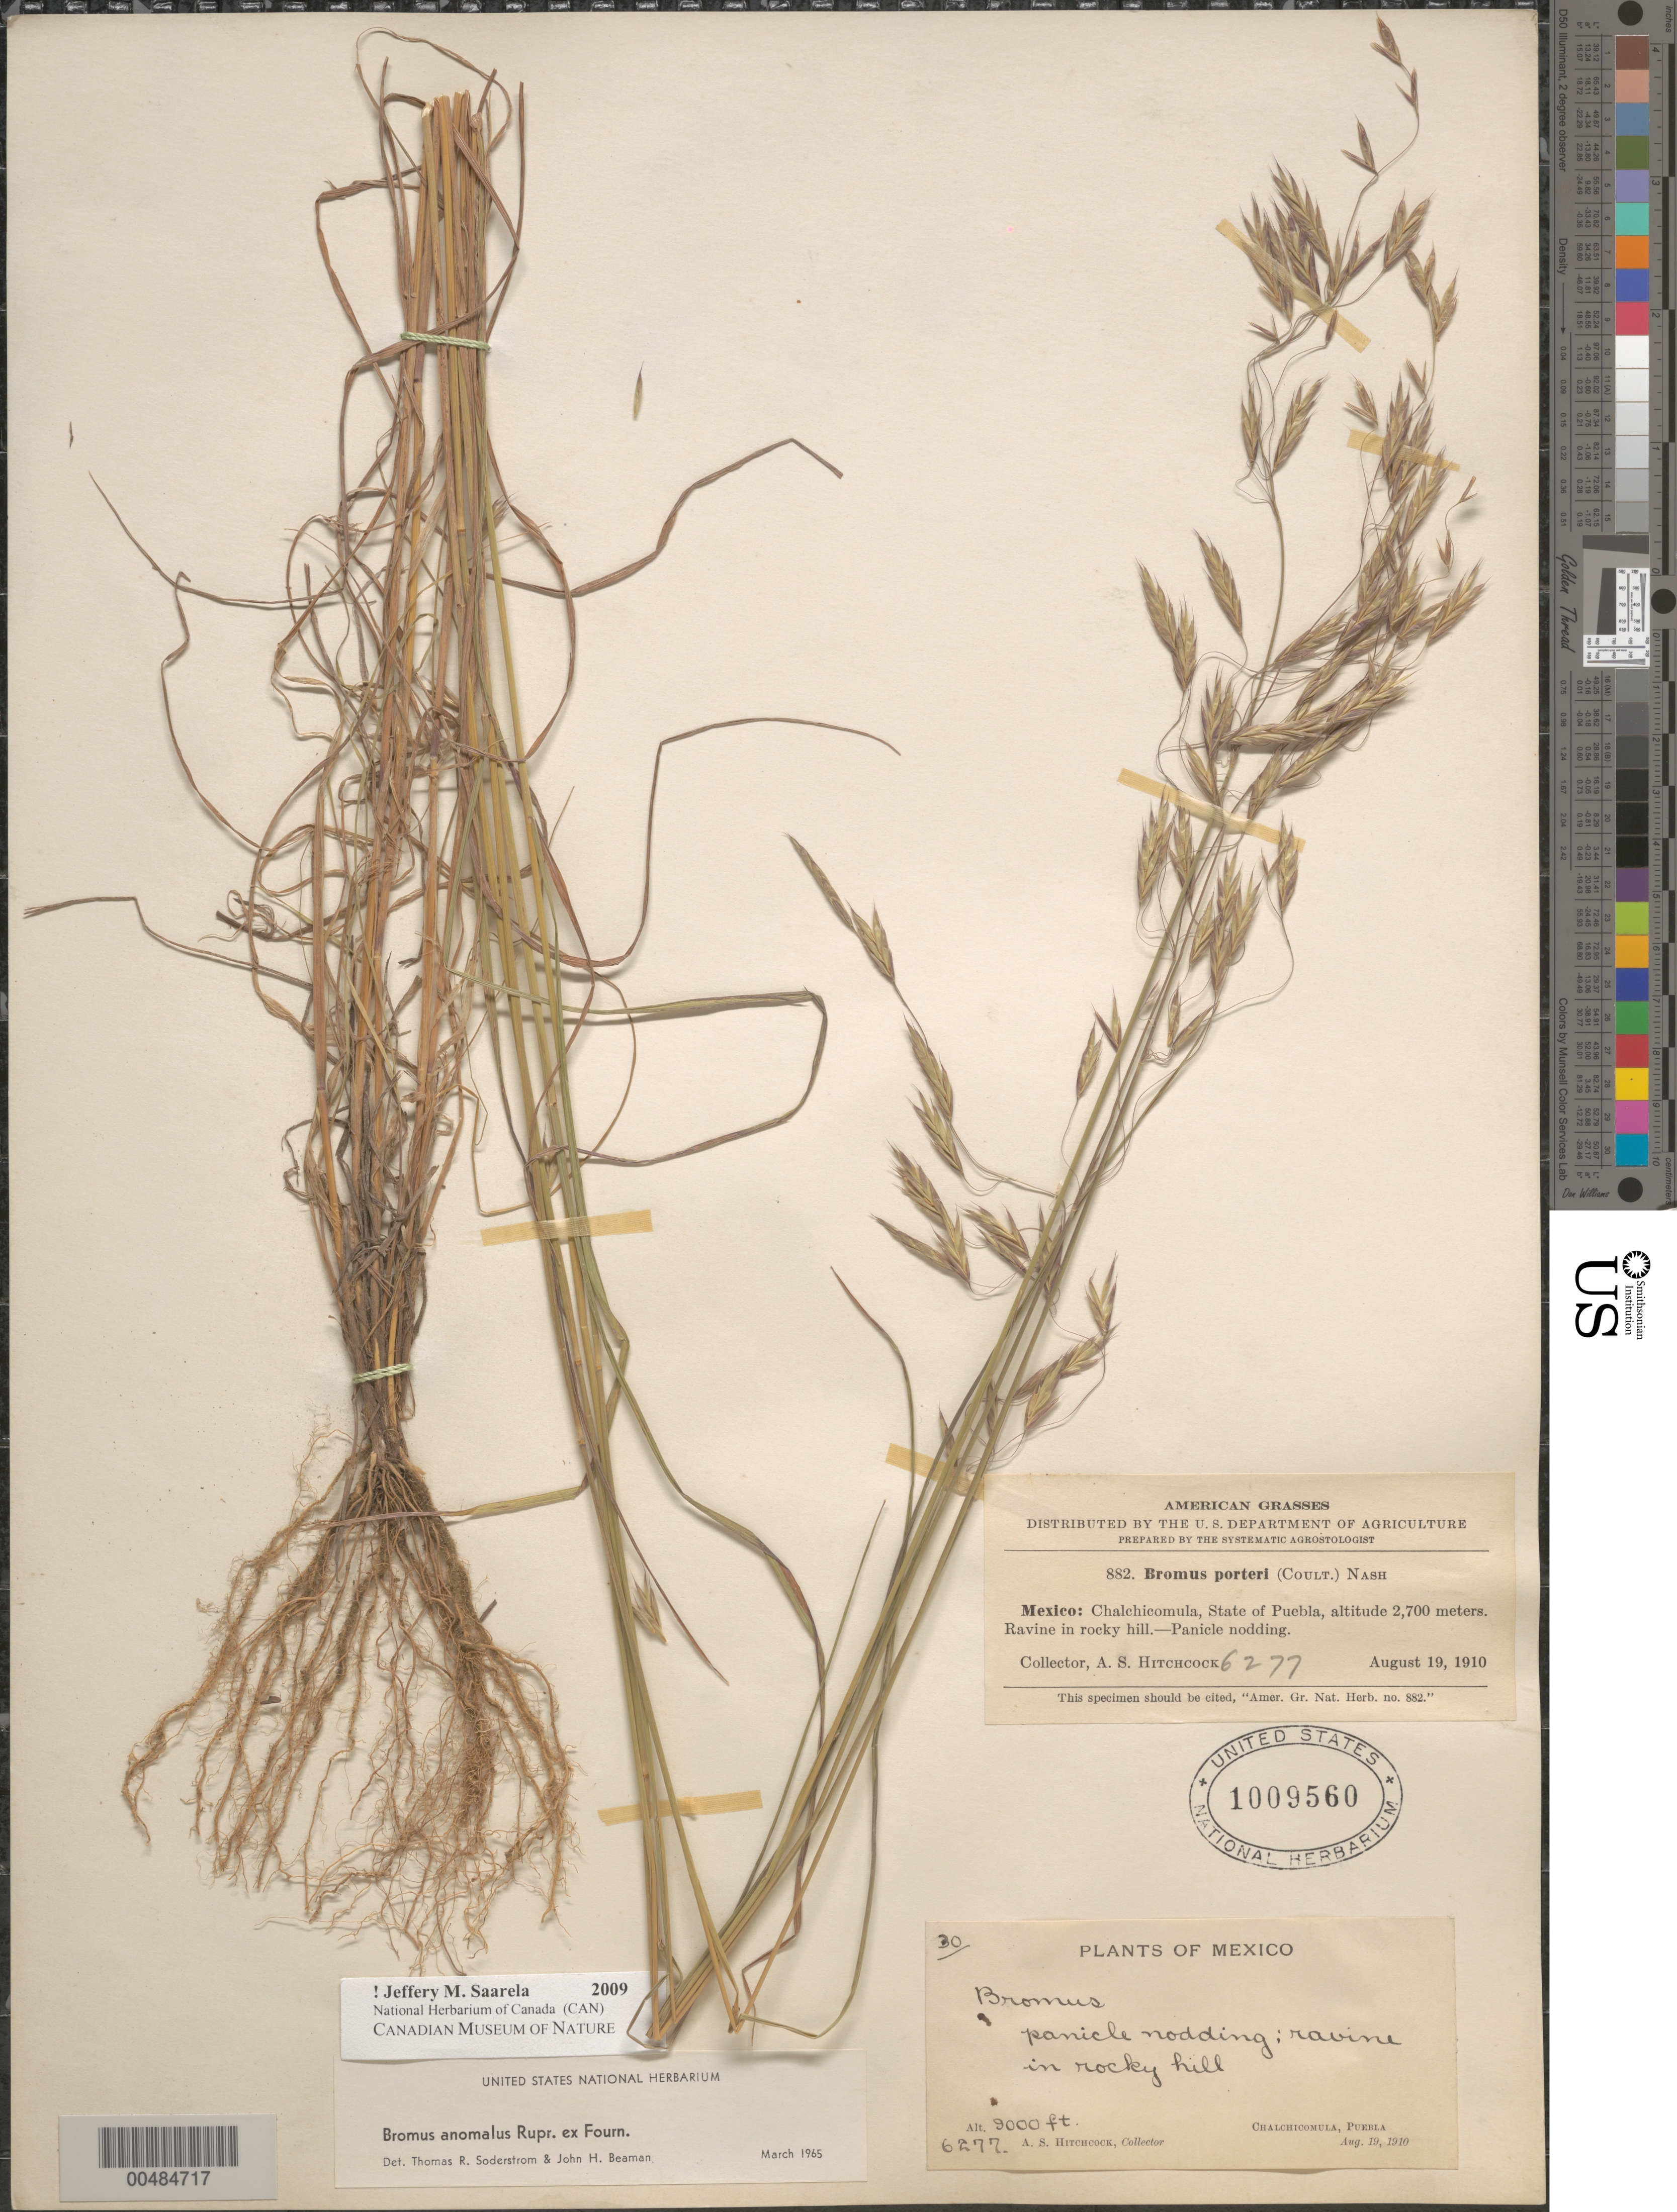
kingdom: Plantae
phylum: Tracheophyta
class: Liliopsida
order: Poales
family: Poaceae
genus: Bromus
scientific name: Bromus anomalus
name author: Rupr. ex E. Fourn.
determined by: Soderstrom, T. R.; Beaman, J. H.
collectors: A. S. Hitchcock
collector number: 6277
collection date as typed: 19 Aug 1910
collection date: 1910-08-19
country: Mexico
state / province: Puebla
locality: Chalchicomula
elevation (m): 2700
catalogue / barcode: US 1009560